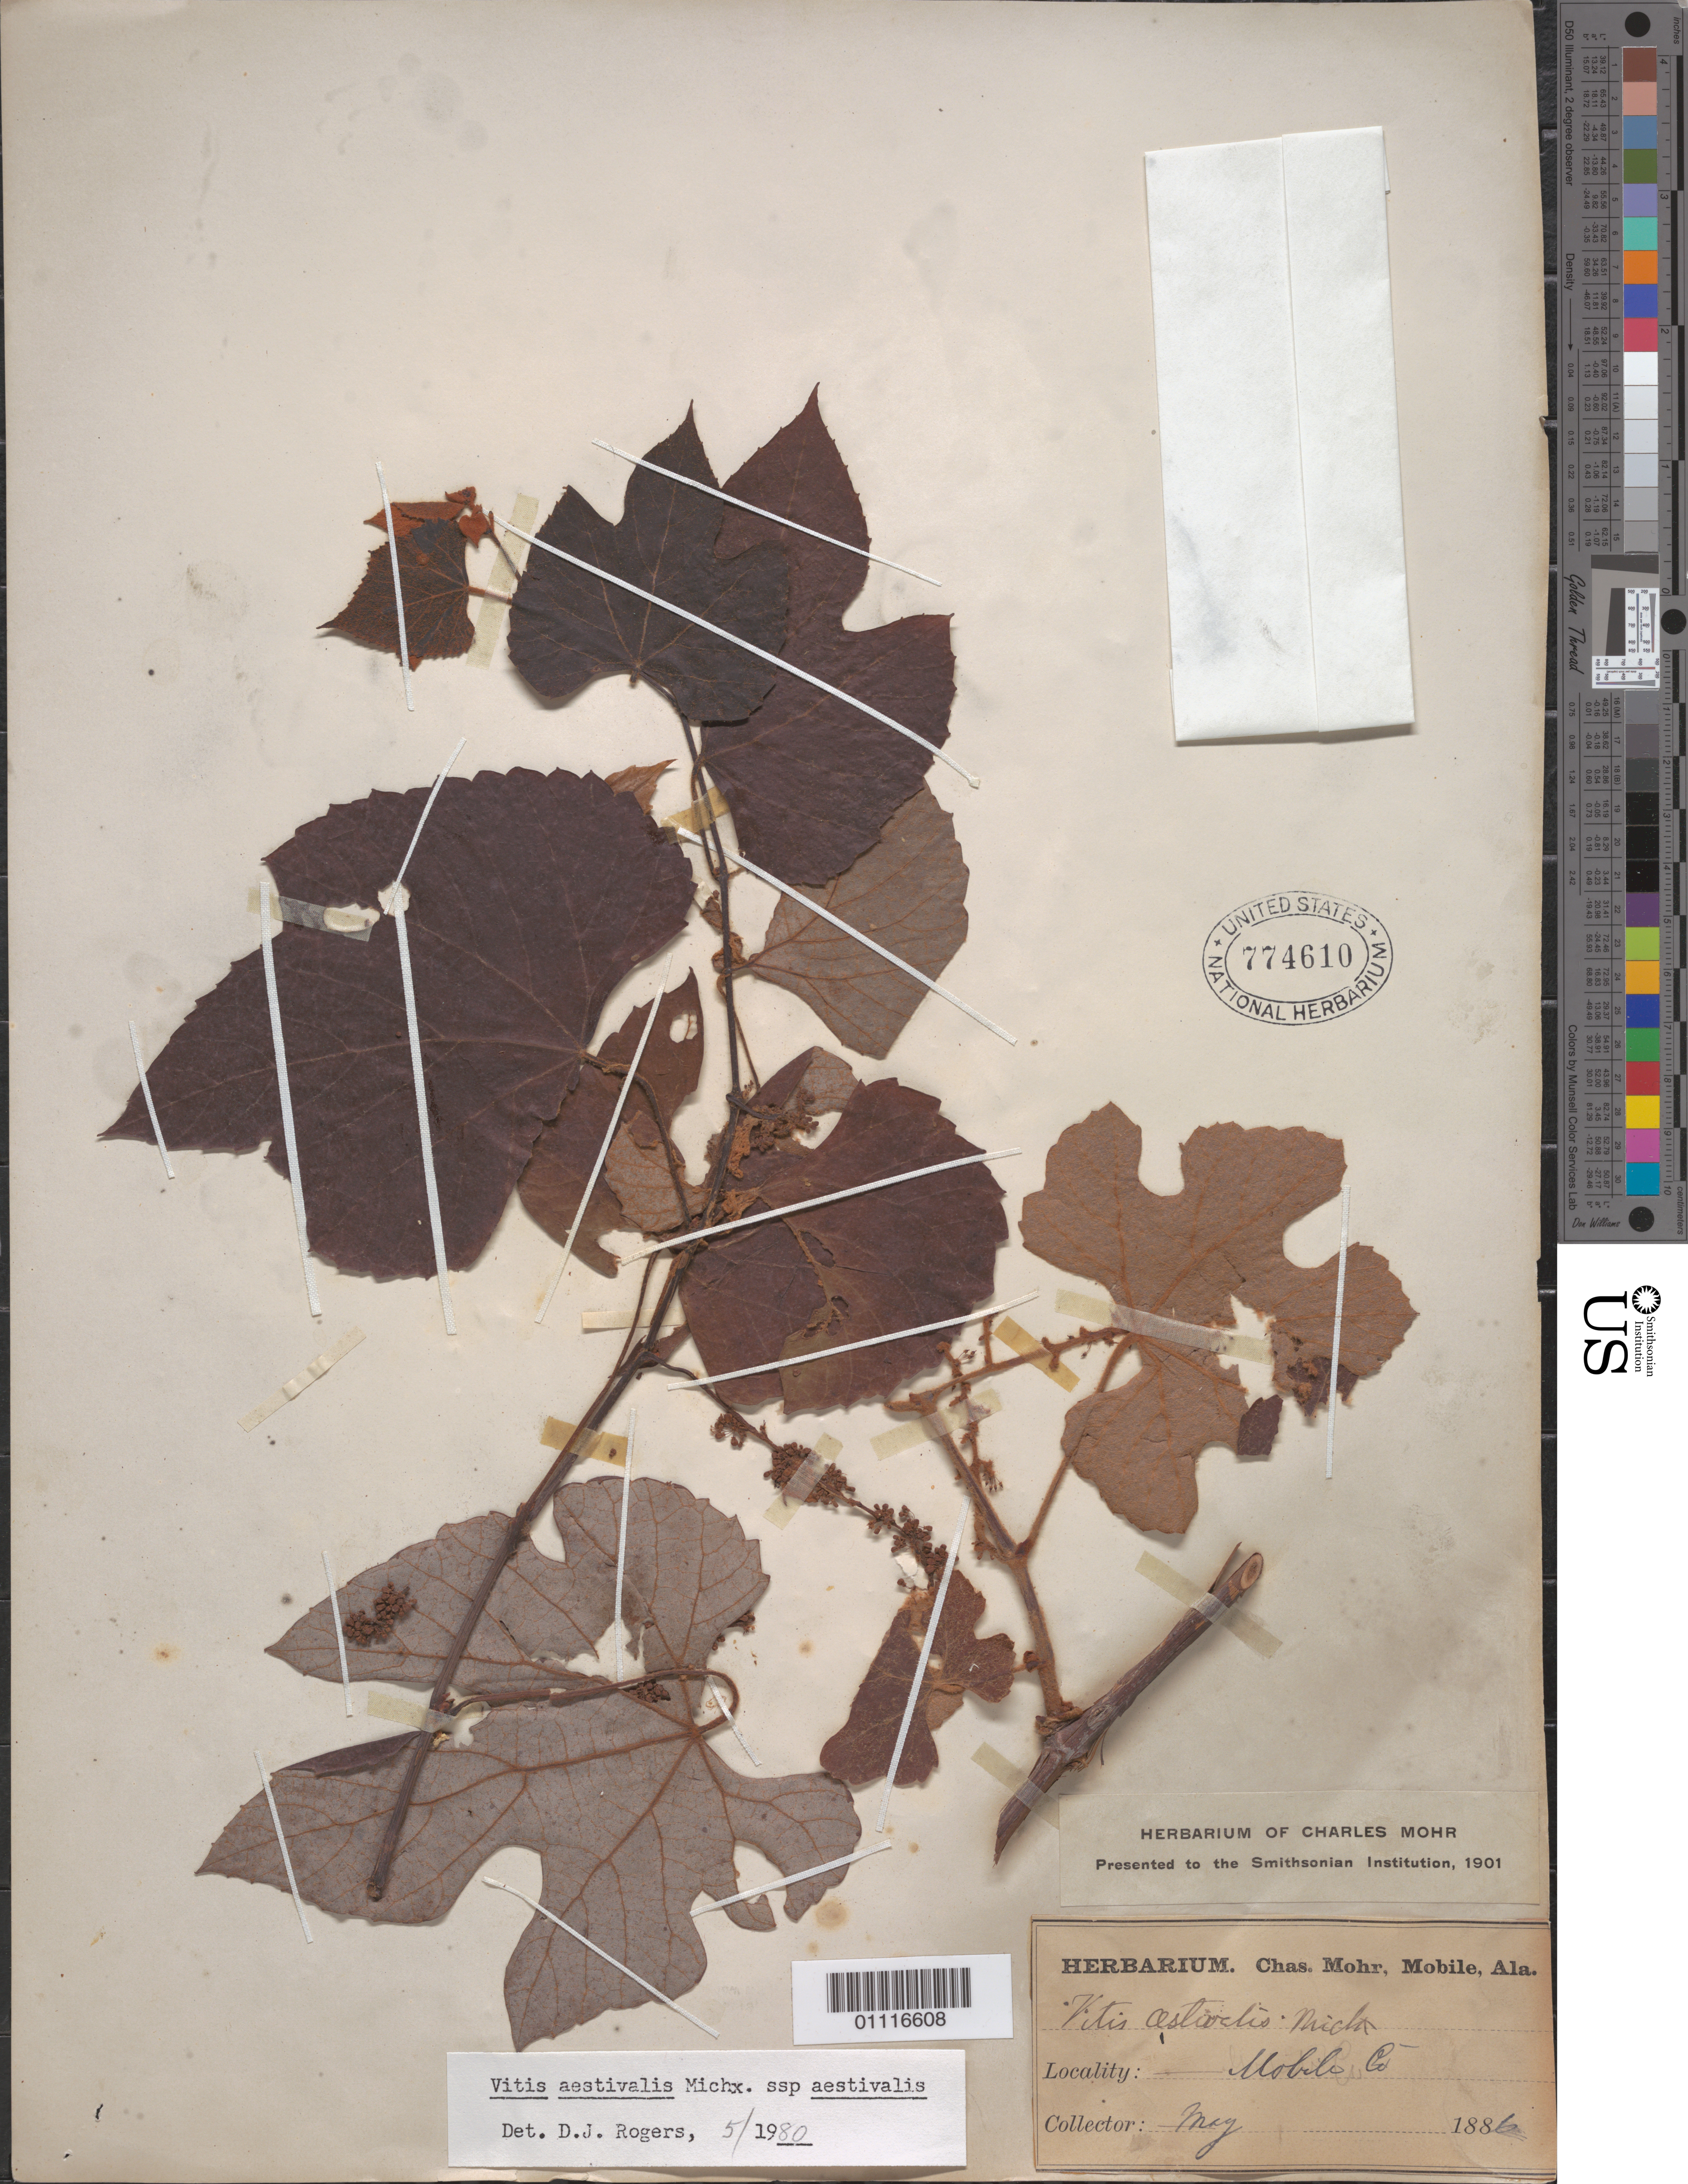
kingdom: Plantae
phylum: Tracheophyta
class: Magnoliopsida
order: Vitales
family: Vitaceae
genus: Vitis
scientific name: Vitis aestivalis subsp. aestivalis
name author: Michx.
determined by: Rogers, D. J.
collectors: C. T. Mohr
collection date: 1886-05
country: United States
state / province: Alabama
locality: Mobile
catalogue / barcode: US 774610